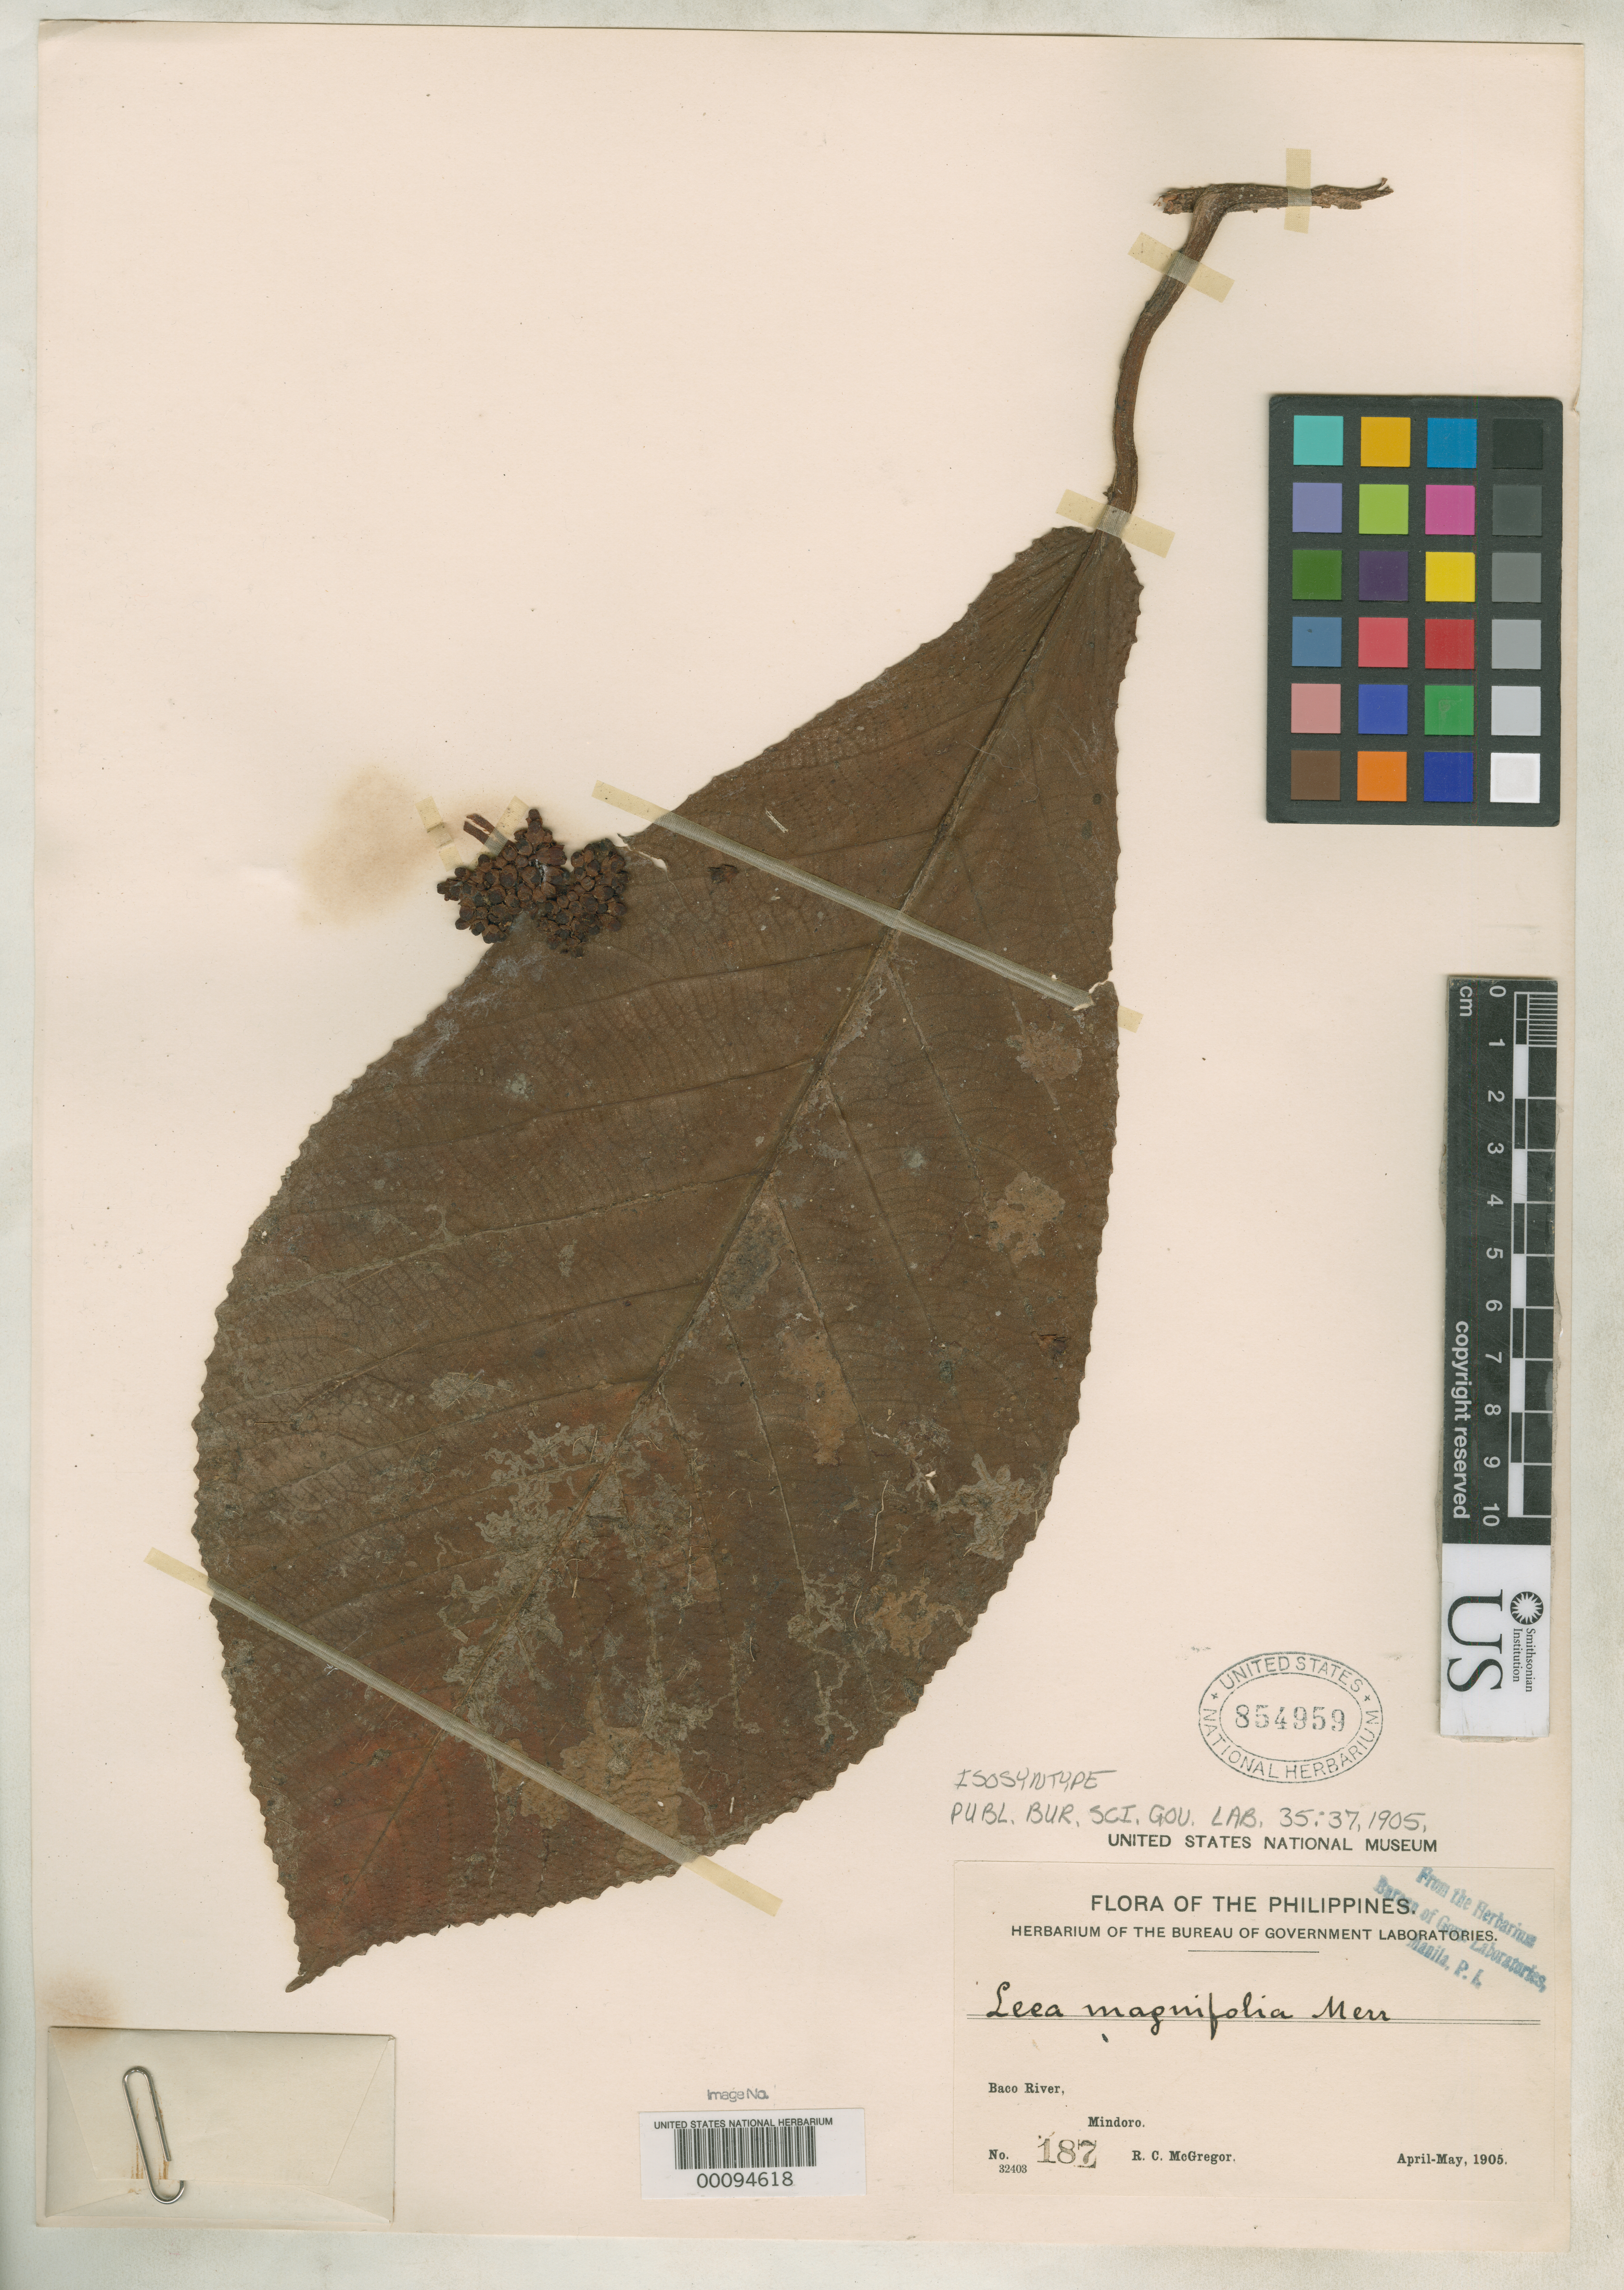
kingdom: Plantae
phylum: Tracheophyta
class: Magnoliopsida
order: Vitales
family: Vitaceae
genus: Leea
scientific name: Leea magnifolia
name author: Merr.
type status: Syntype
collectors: R. C. McGregor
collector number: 187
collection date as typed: Apr 1905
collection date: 1905-04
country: Philippines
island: Mindoro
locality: Baco River.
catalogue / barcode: US 854959